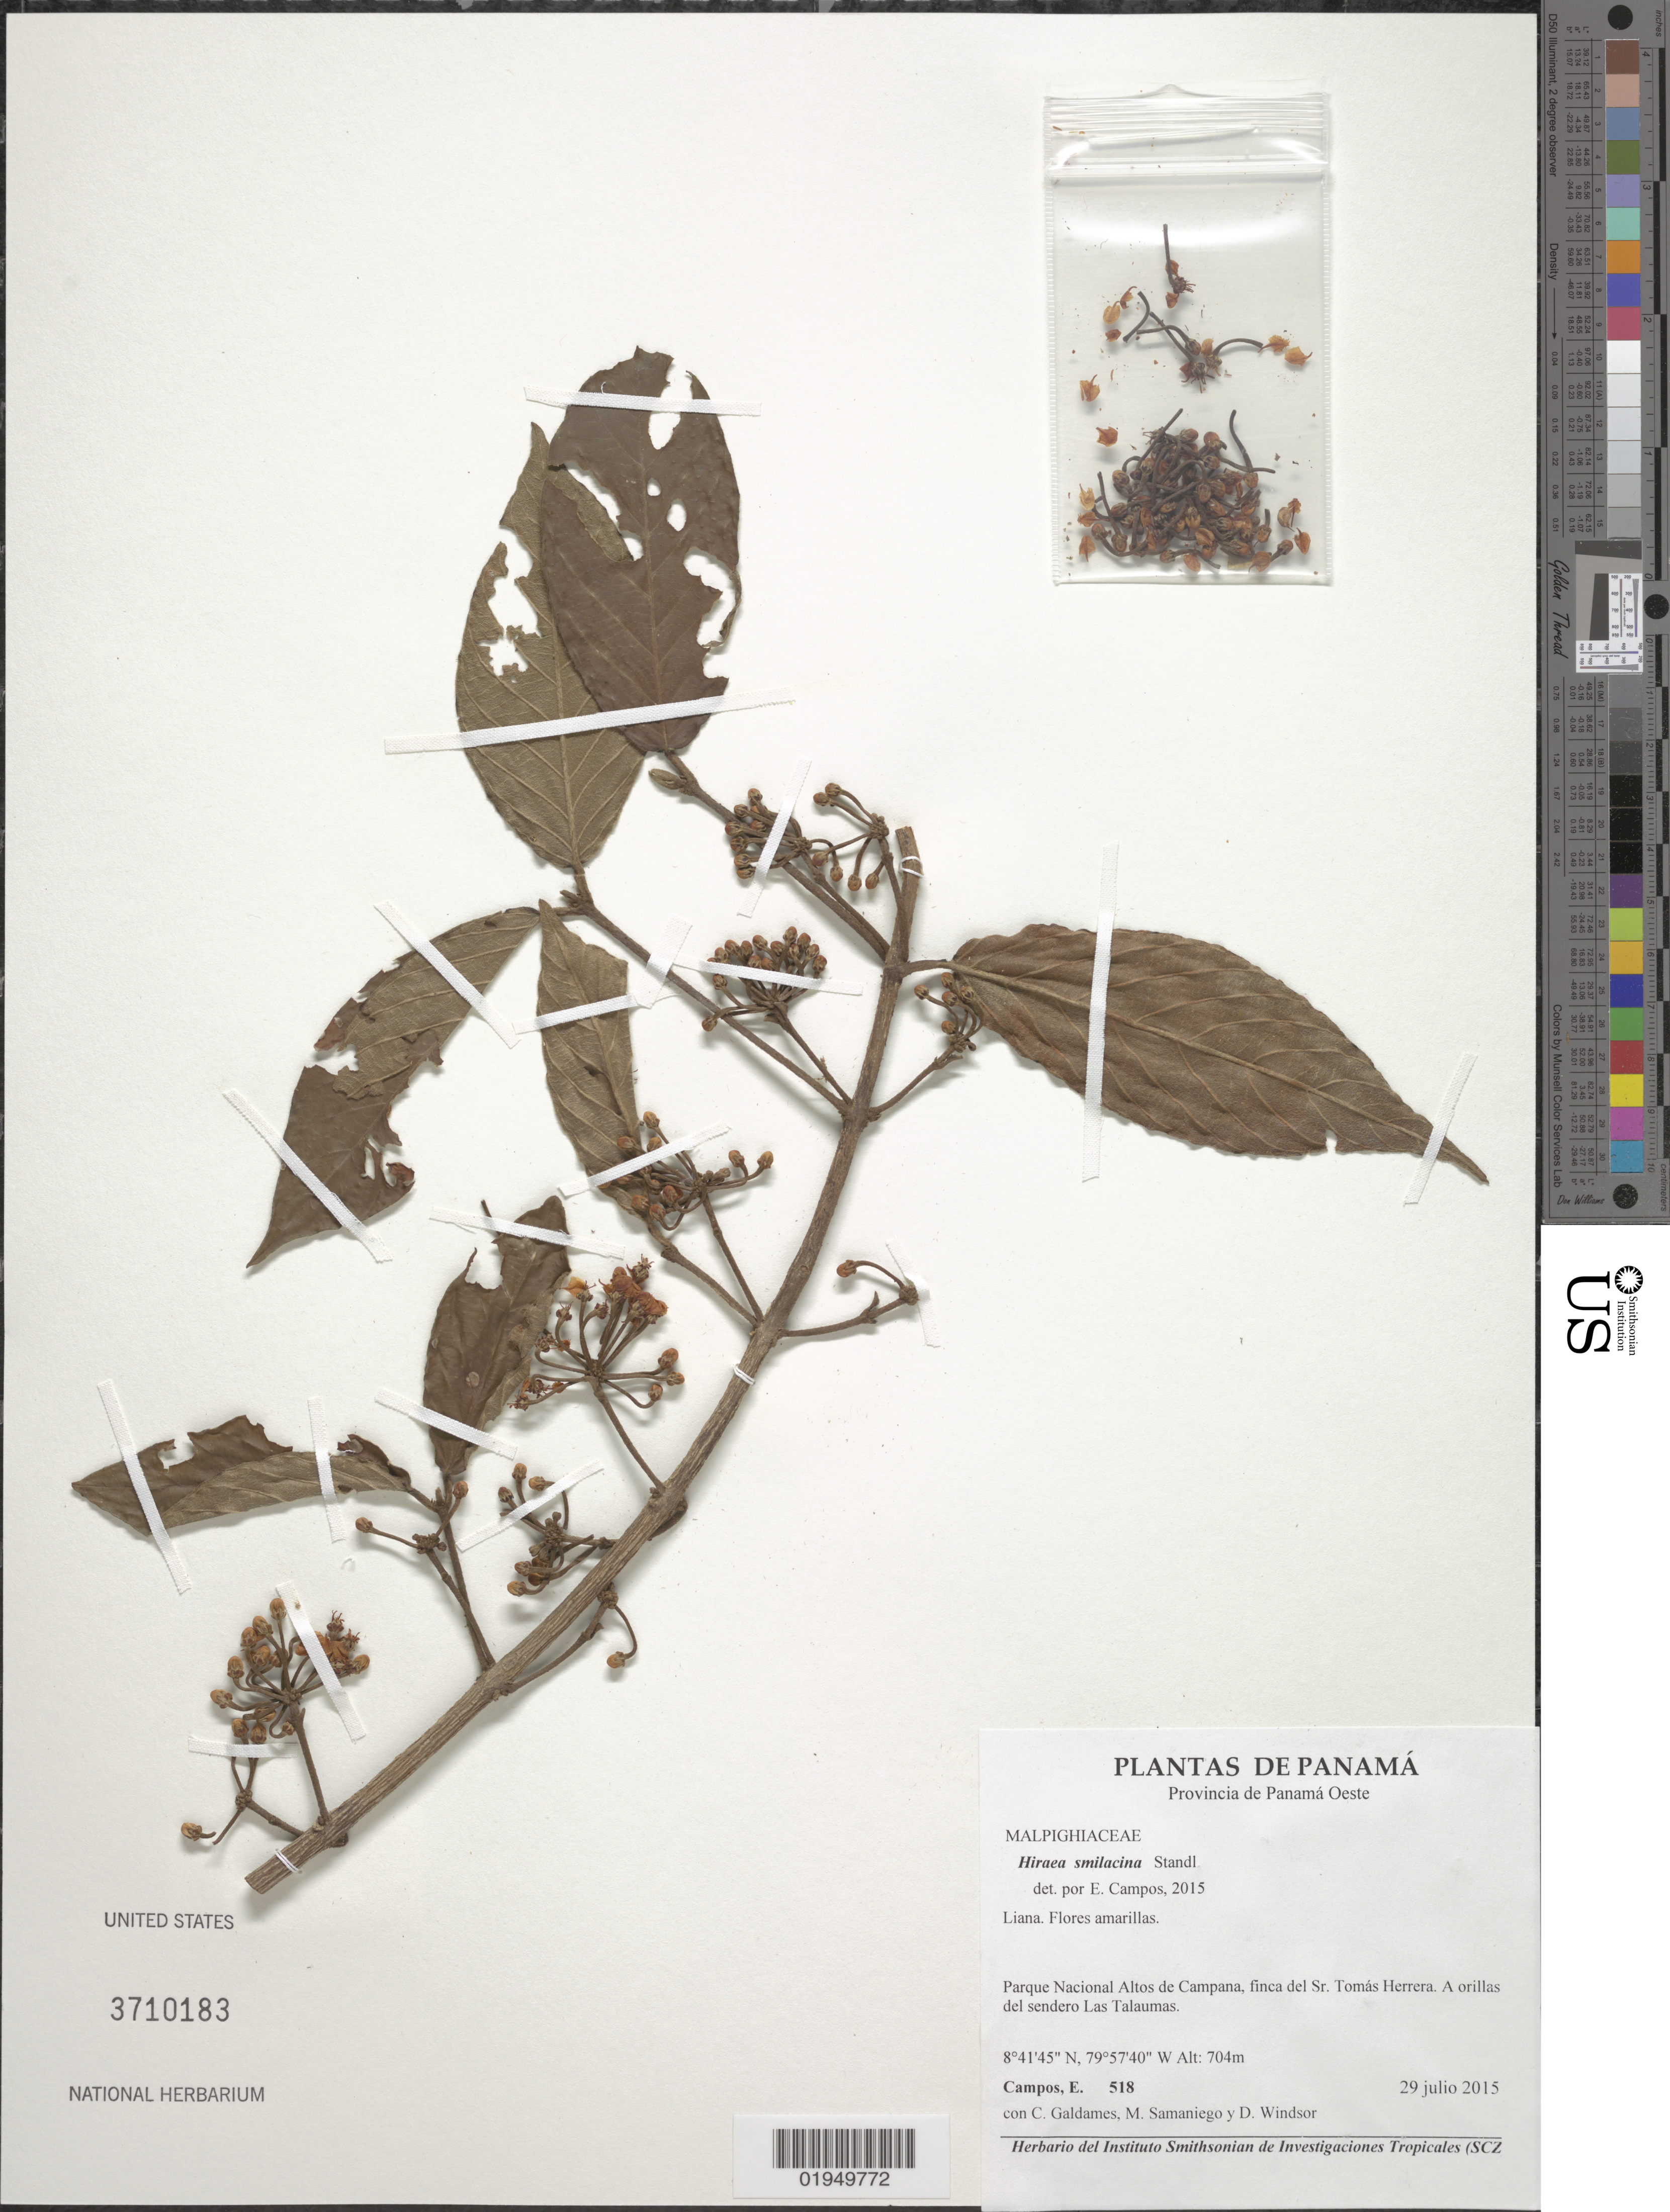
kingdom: Plantae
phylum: Tracheophyta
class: Magnoliopsida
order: Malpighiales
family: Malpighiaceae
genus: Hiraea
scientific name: Hiraea smilacina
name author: Standl.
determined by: Campos, E.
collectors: E. Campos, C. Galdames, M. Samaniego & D. Windsor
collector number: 518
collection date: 2015-07-29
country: Panama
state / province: Panamá Oeste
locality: Parque Nacional Altos de Campana, finca del Sr. Tomas Herrera. A orillas del sendero Las Talaumas.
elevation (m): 704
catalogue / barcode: US 3710183